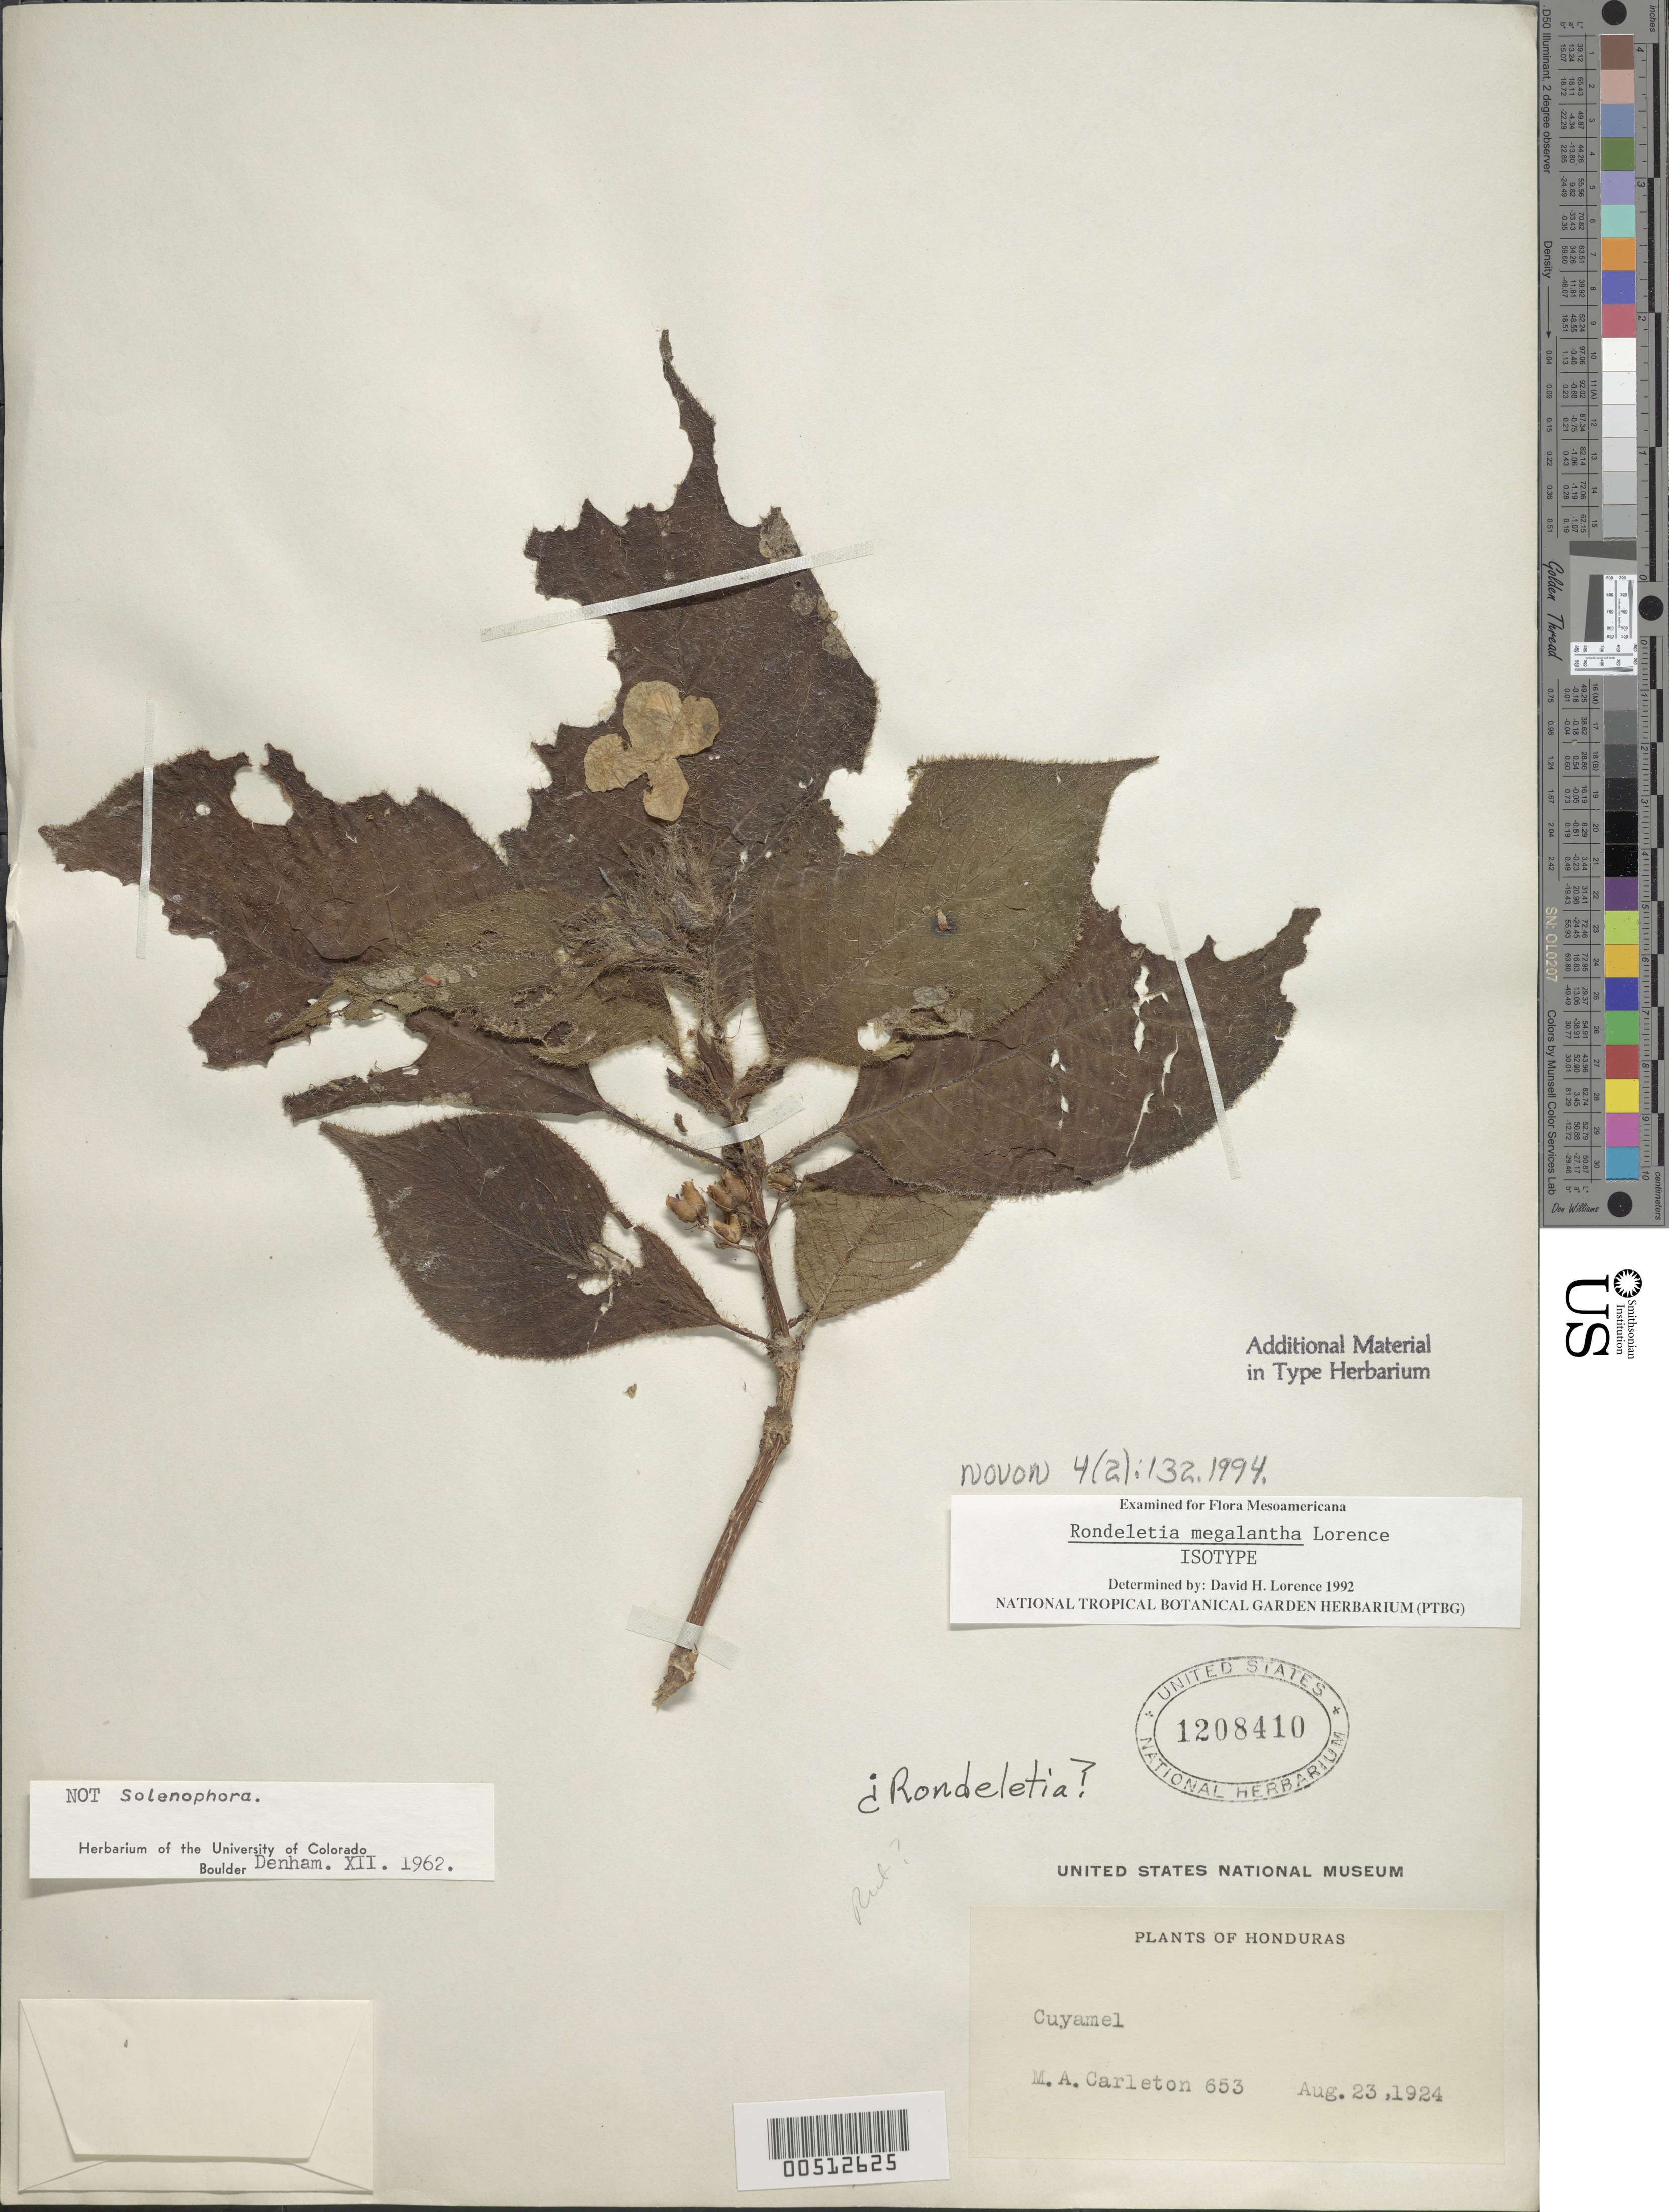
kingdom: Plantae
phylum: Tracheophyta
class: Magnoliopsida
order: Gentianales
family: Rubiaceae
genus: Rondeletia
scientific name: Rondeletia megalantha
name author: Lorence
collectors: M. A. Carleton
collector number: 653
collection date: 1924-08-23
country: Honduras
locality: Coyumel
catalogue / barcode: US 1208410